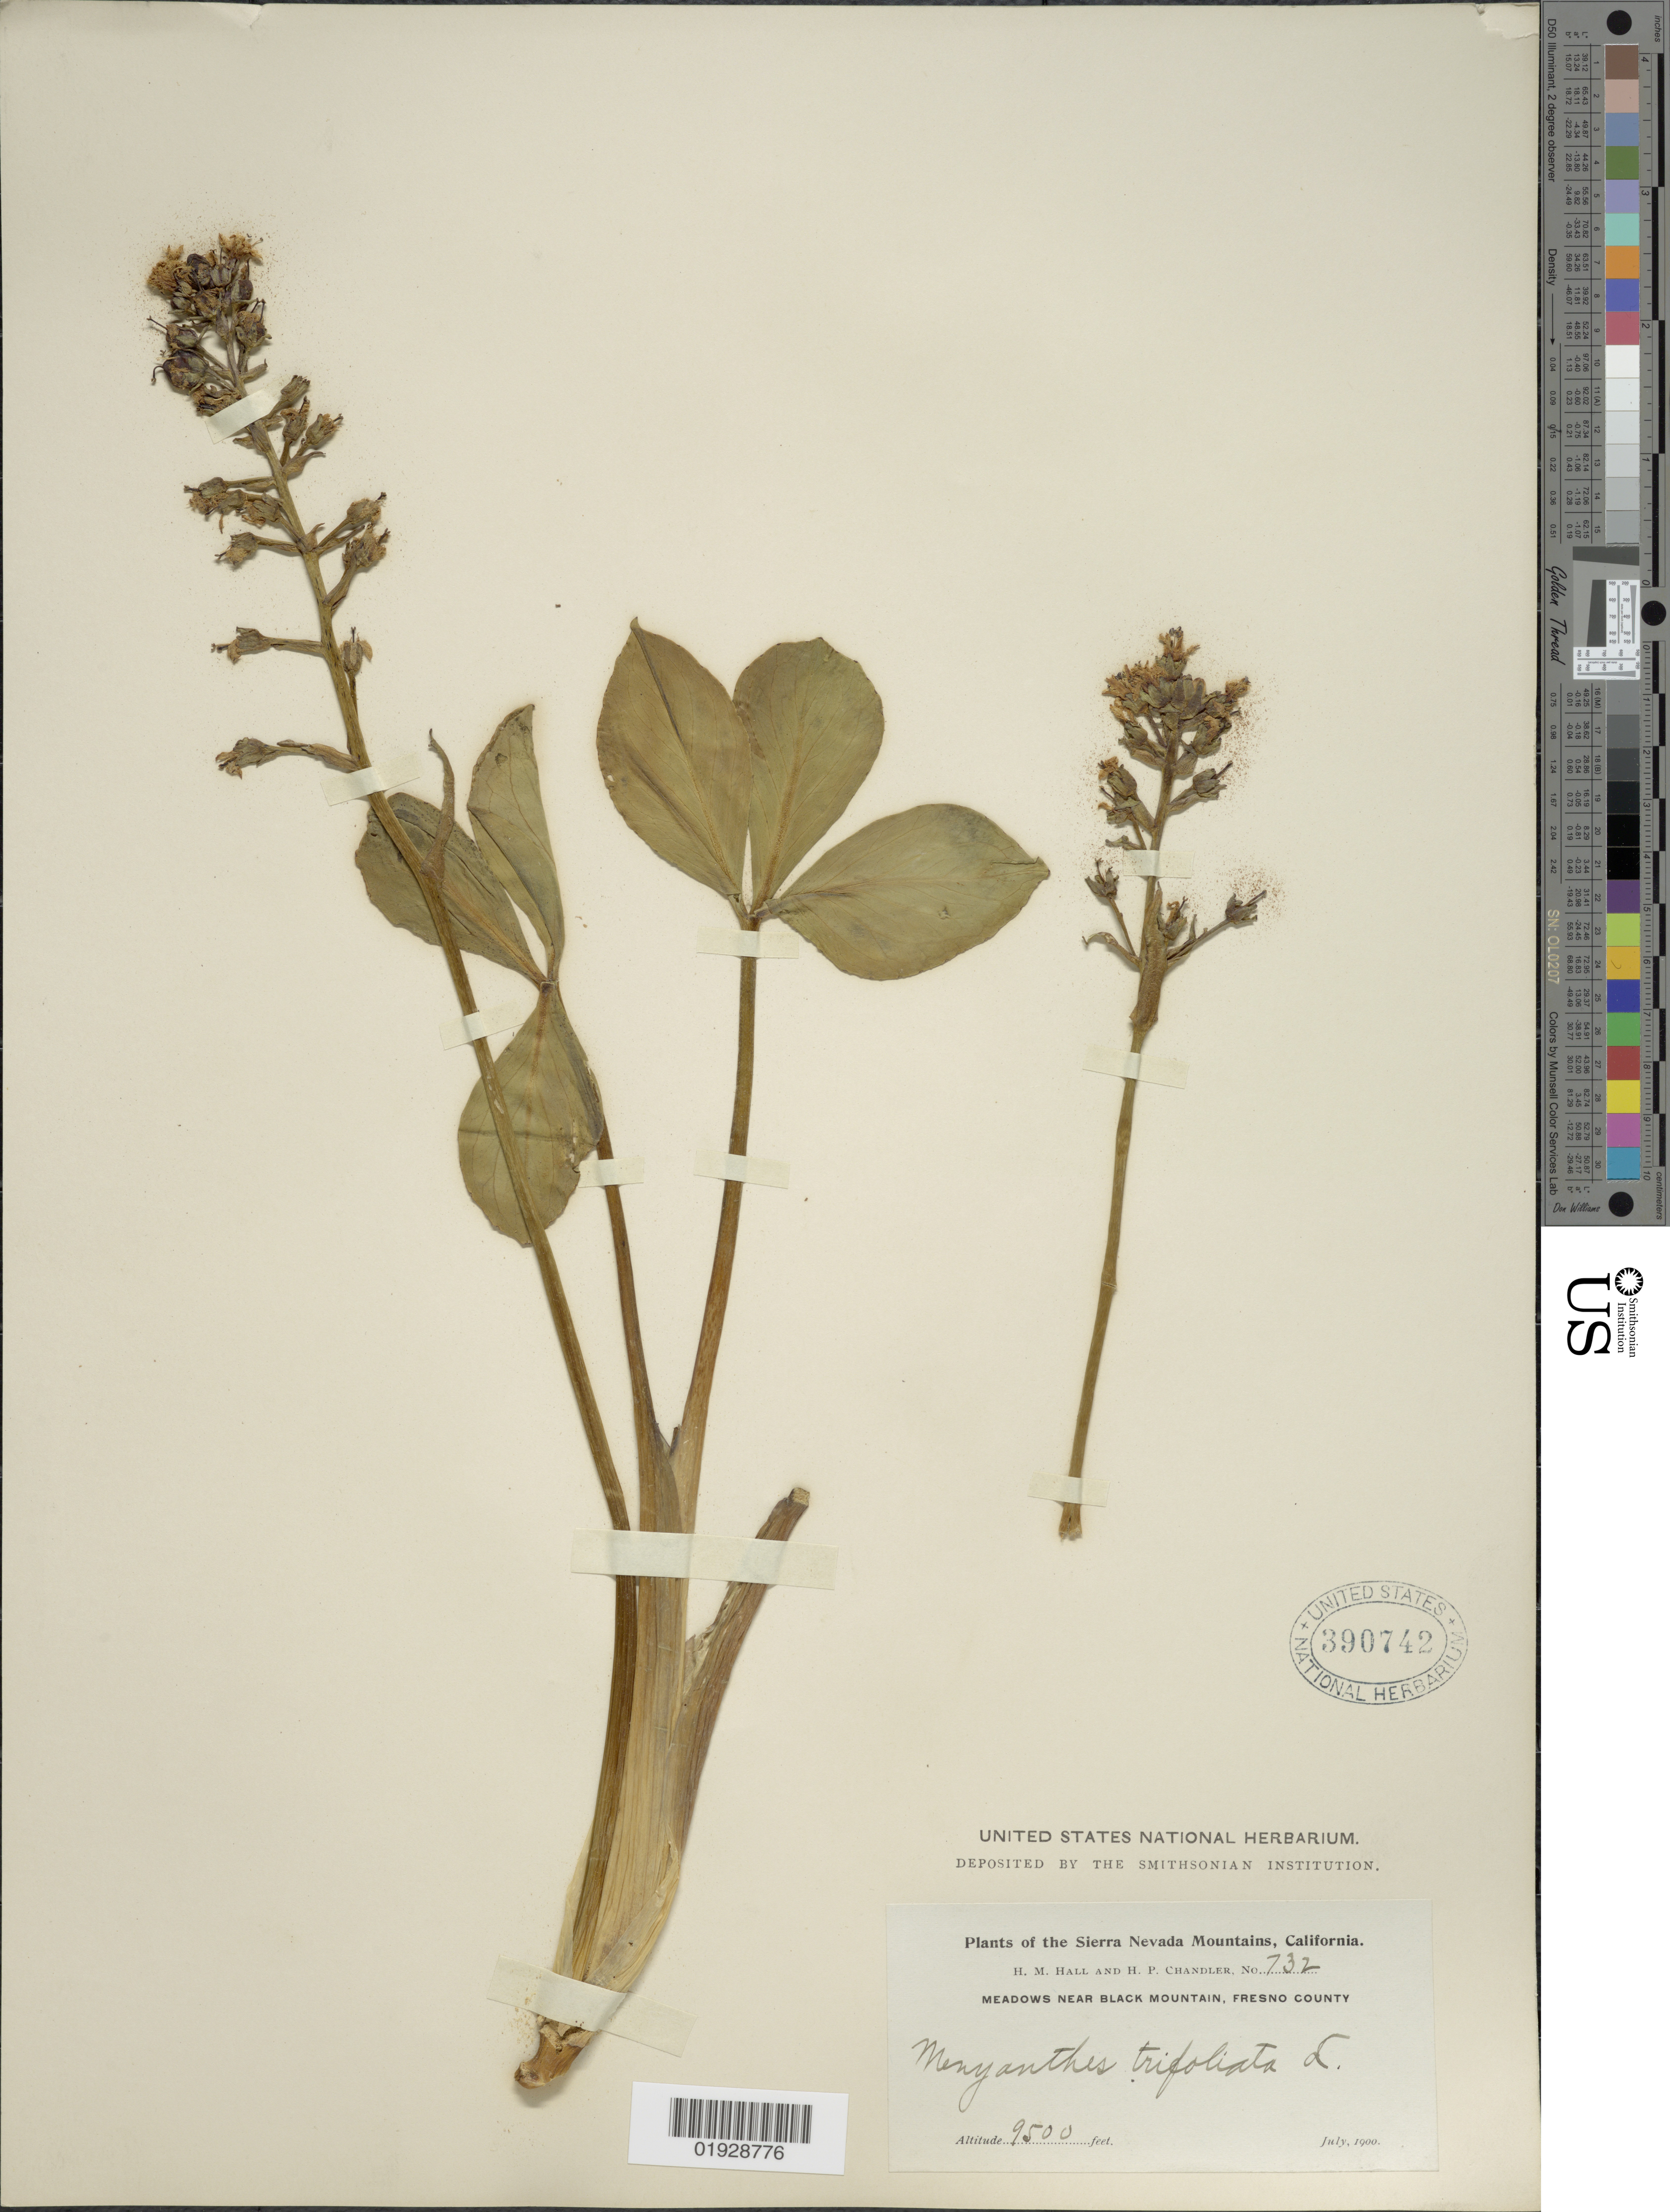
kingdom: Plantae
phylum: Tracheophyta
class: Magnoliopsida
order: Asterales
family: Menyanthaceae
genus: Menyanthes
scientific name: Menyanthes trifoliata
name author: L.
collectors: H. M. Hall & H. Chandler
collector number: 732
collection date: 1900-07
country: United States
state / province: California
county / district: Fresno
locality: Sierra Nevada Mountains, Meadows near Black Mountain, Fresno County.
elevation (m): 2896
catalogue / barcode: US 390742